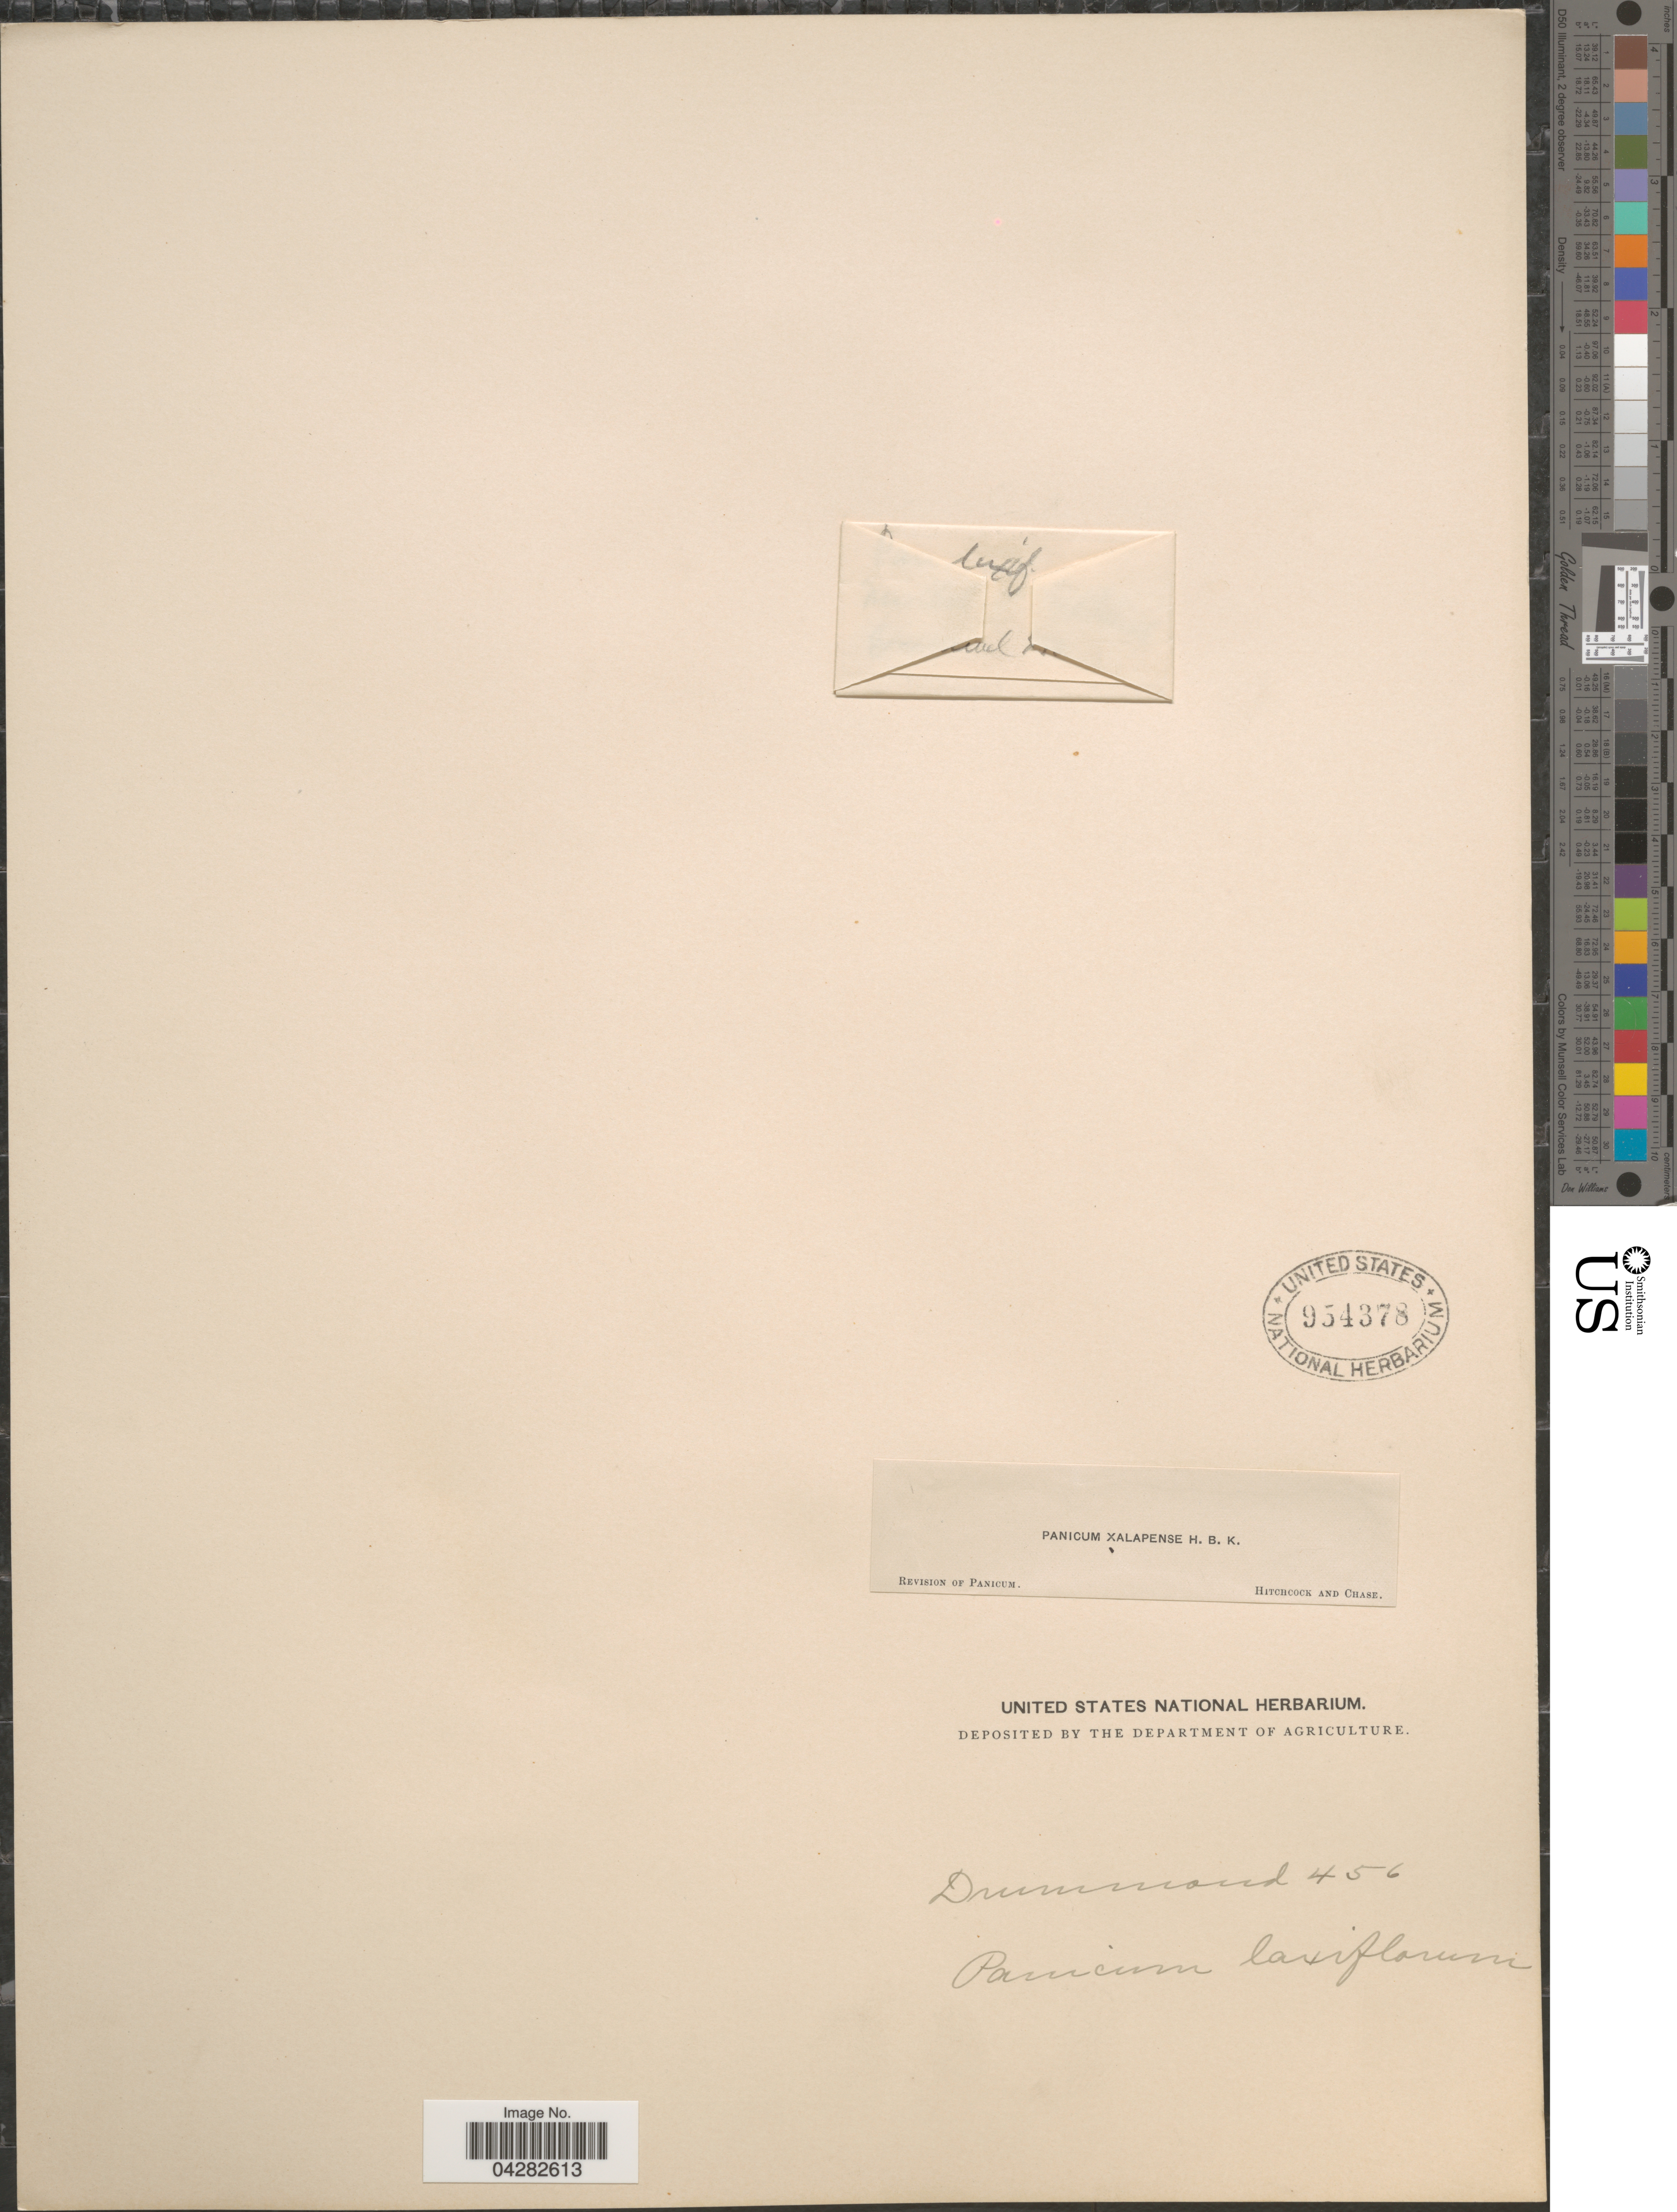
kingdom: Plantae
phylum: Tracheophyta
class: Liliopsida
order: Poales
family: Poaceae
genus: Dichanthelium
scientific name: Dichanthelium laxiflorum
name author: (Lam.) Gould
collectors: -. Drummond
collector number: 456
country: United States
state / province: California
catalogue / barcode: US 954378